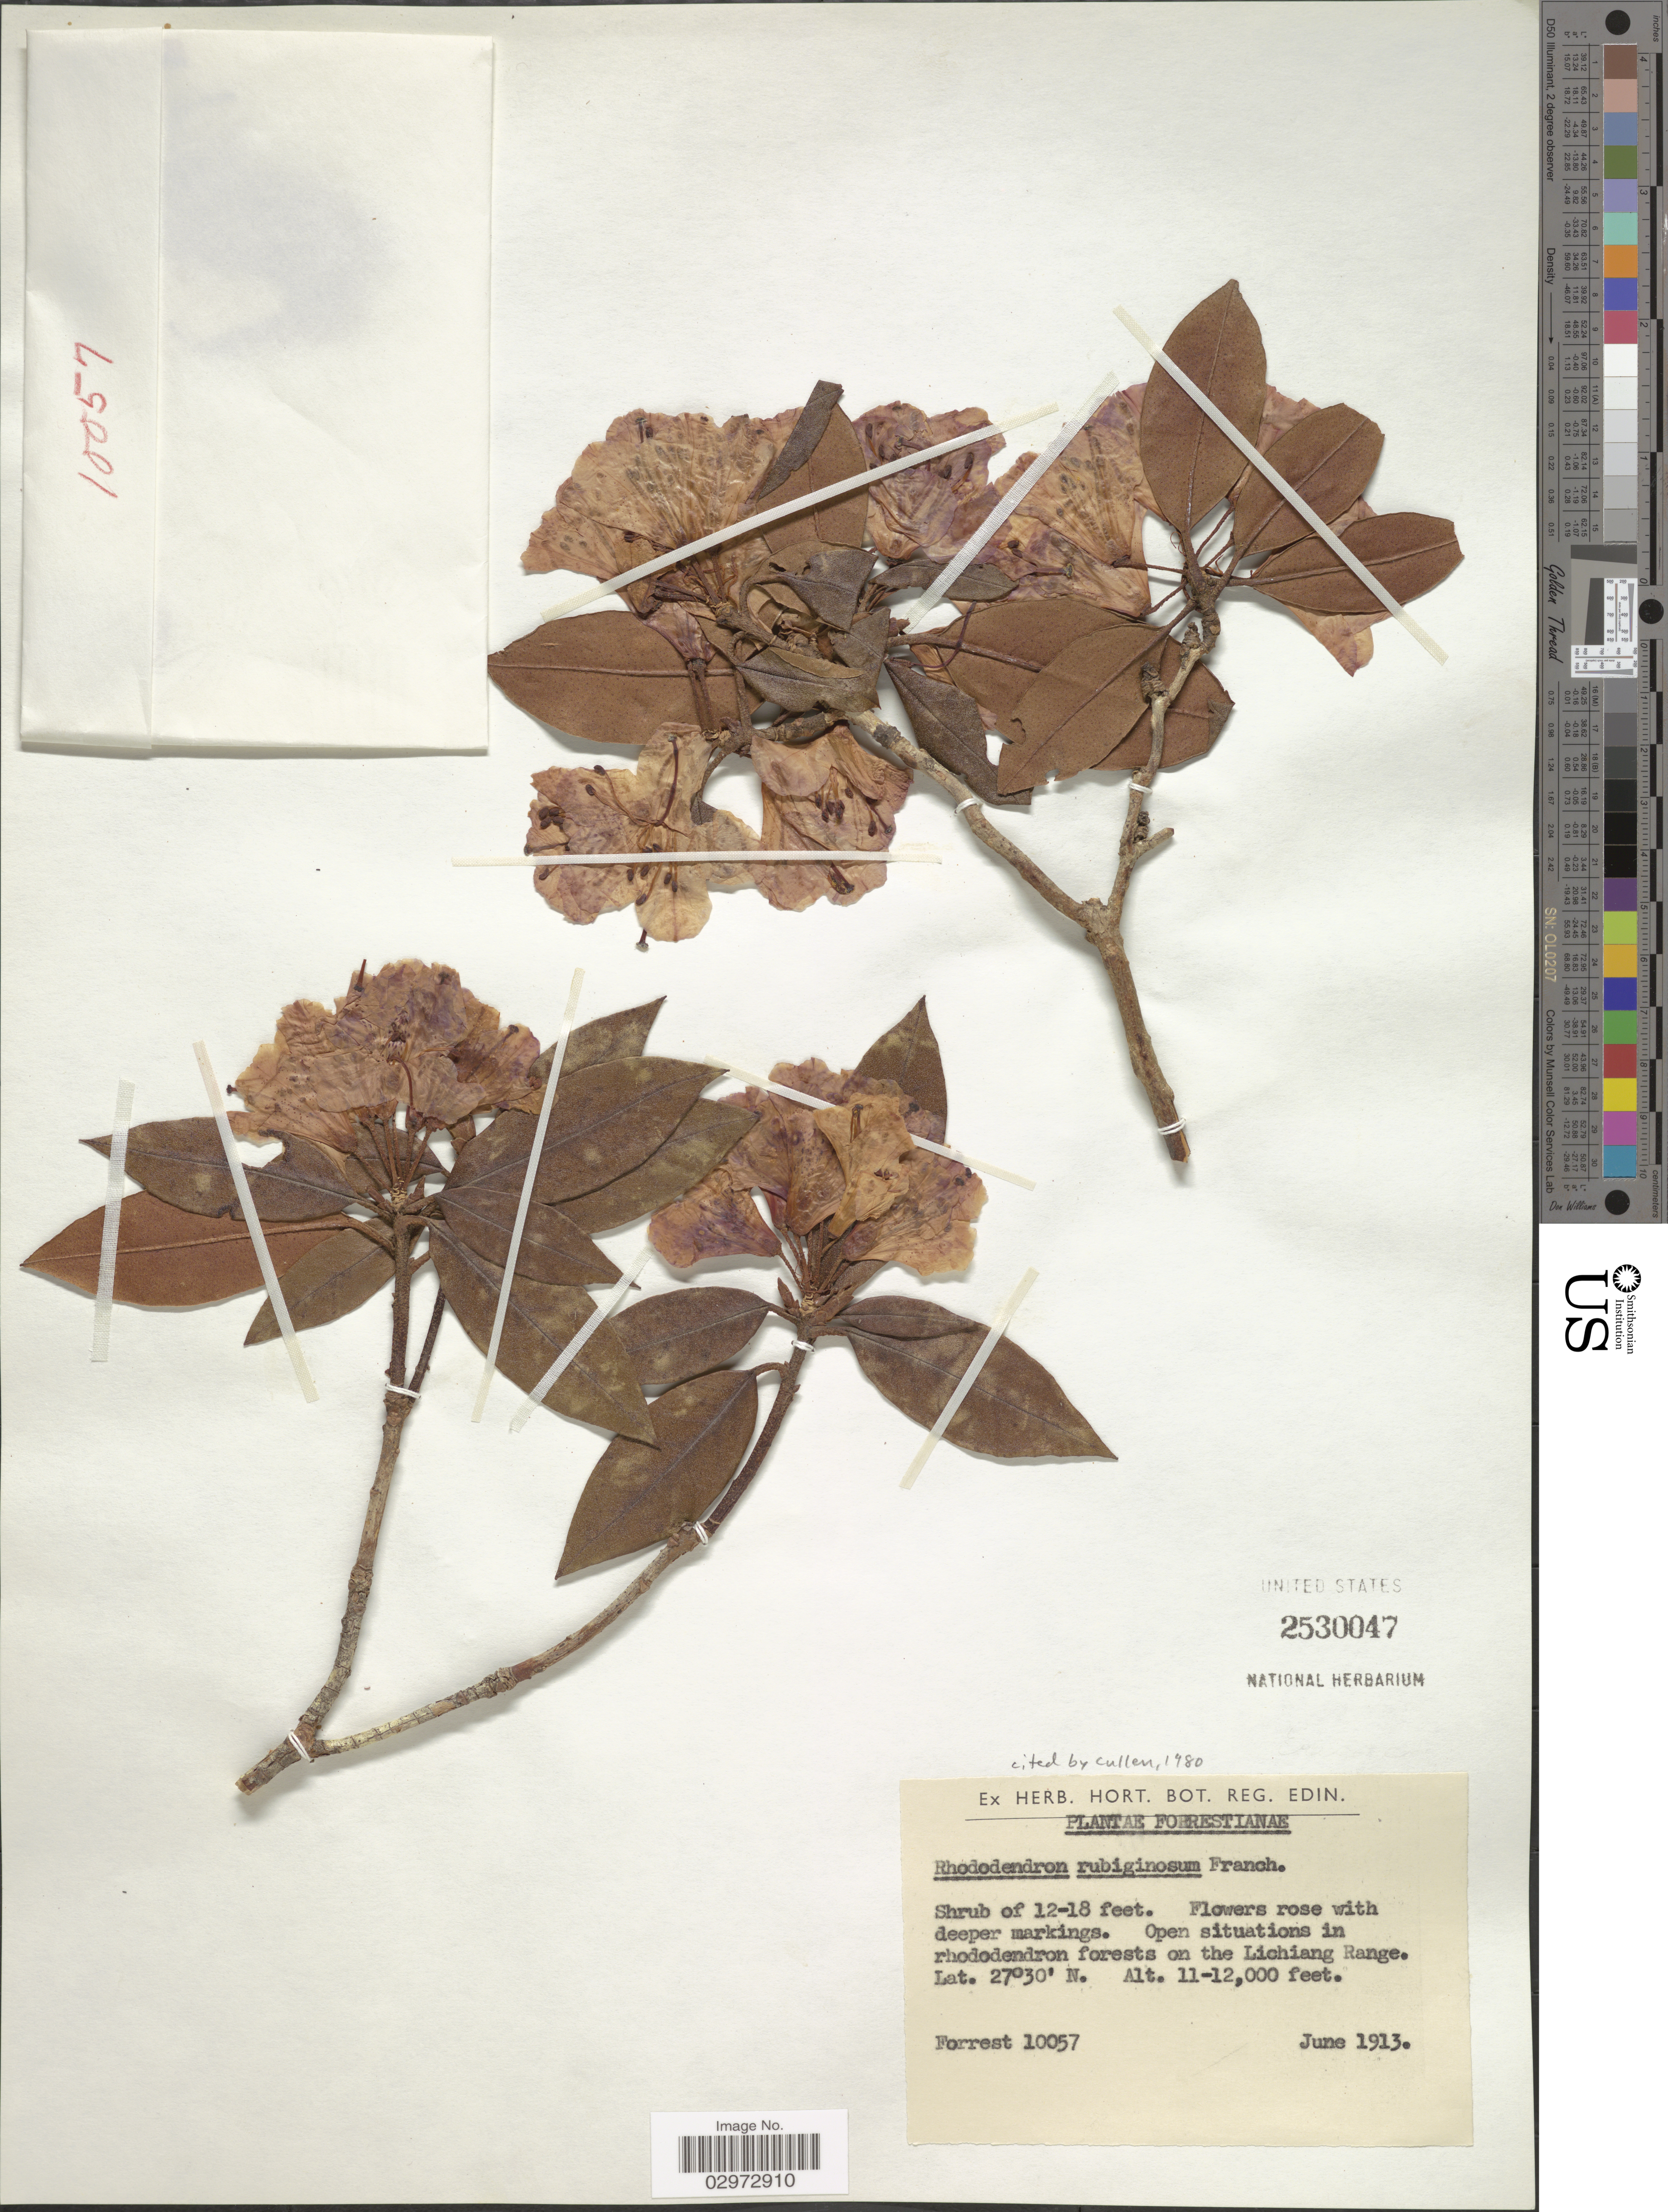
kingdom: Plantae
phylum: Tracheophyta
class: Magnoliopsida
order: Ericales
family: Ericaceae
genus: Rhododendron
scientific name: Rhododendron rubiginosum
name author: Franch.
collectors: -. Forrest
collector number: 10057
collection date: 1913-06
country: China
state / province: Yunnan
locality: Open situations in rhododendron forests on the Lichiang Range.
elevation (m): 3353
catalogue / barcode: US 2530047